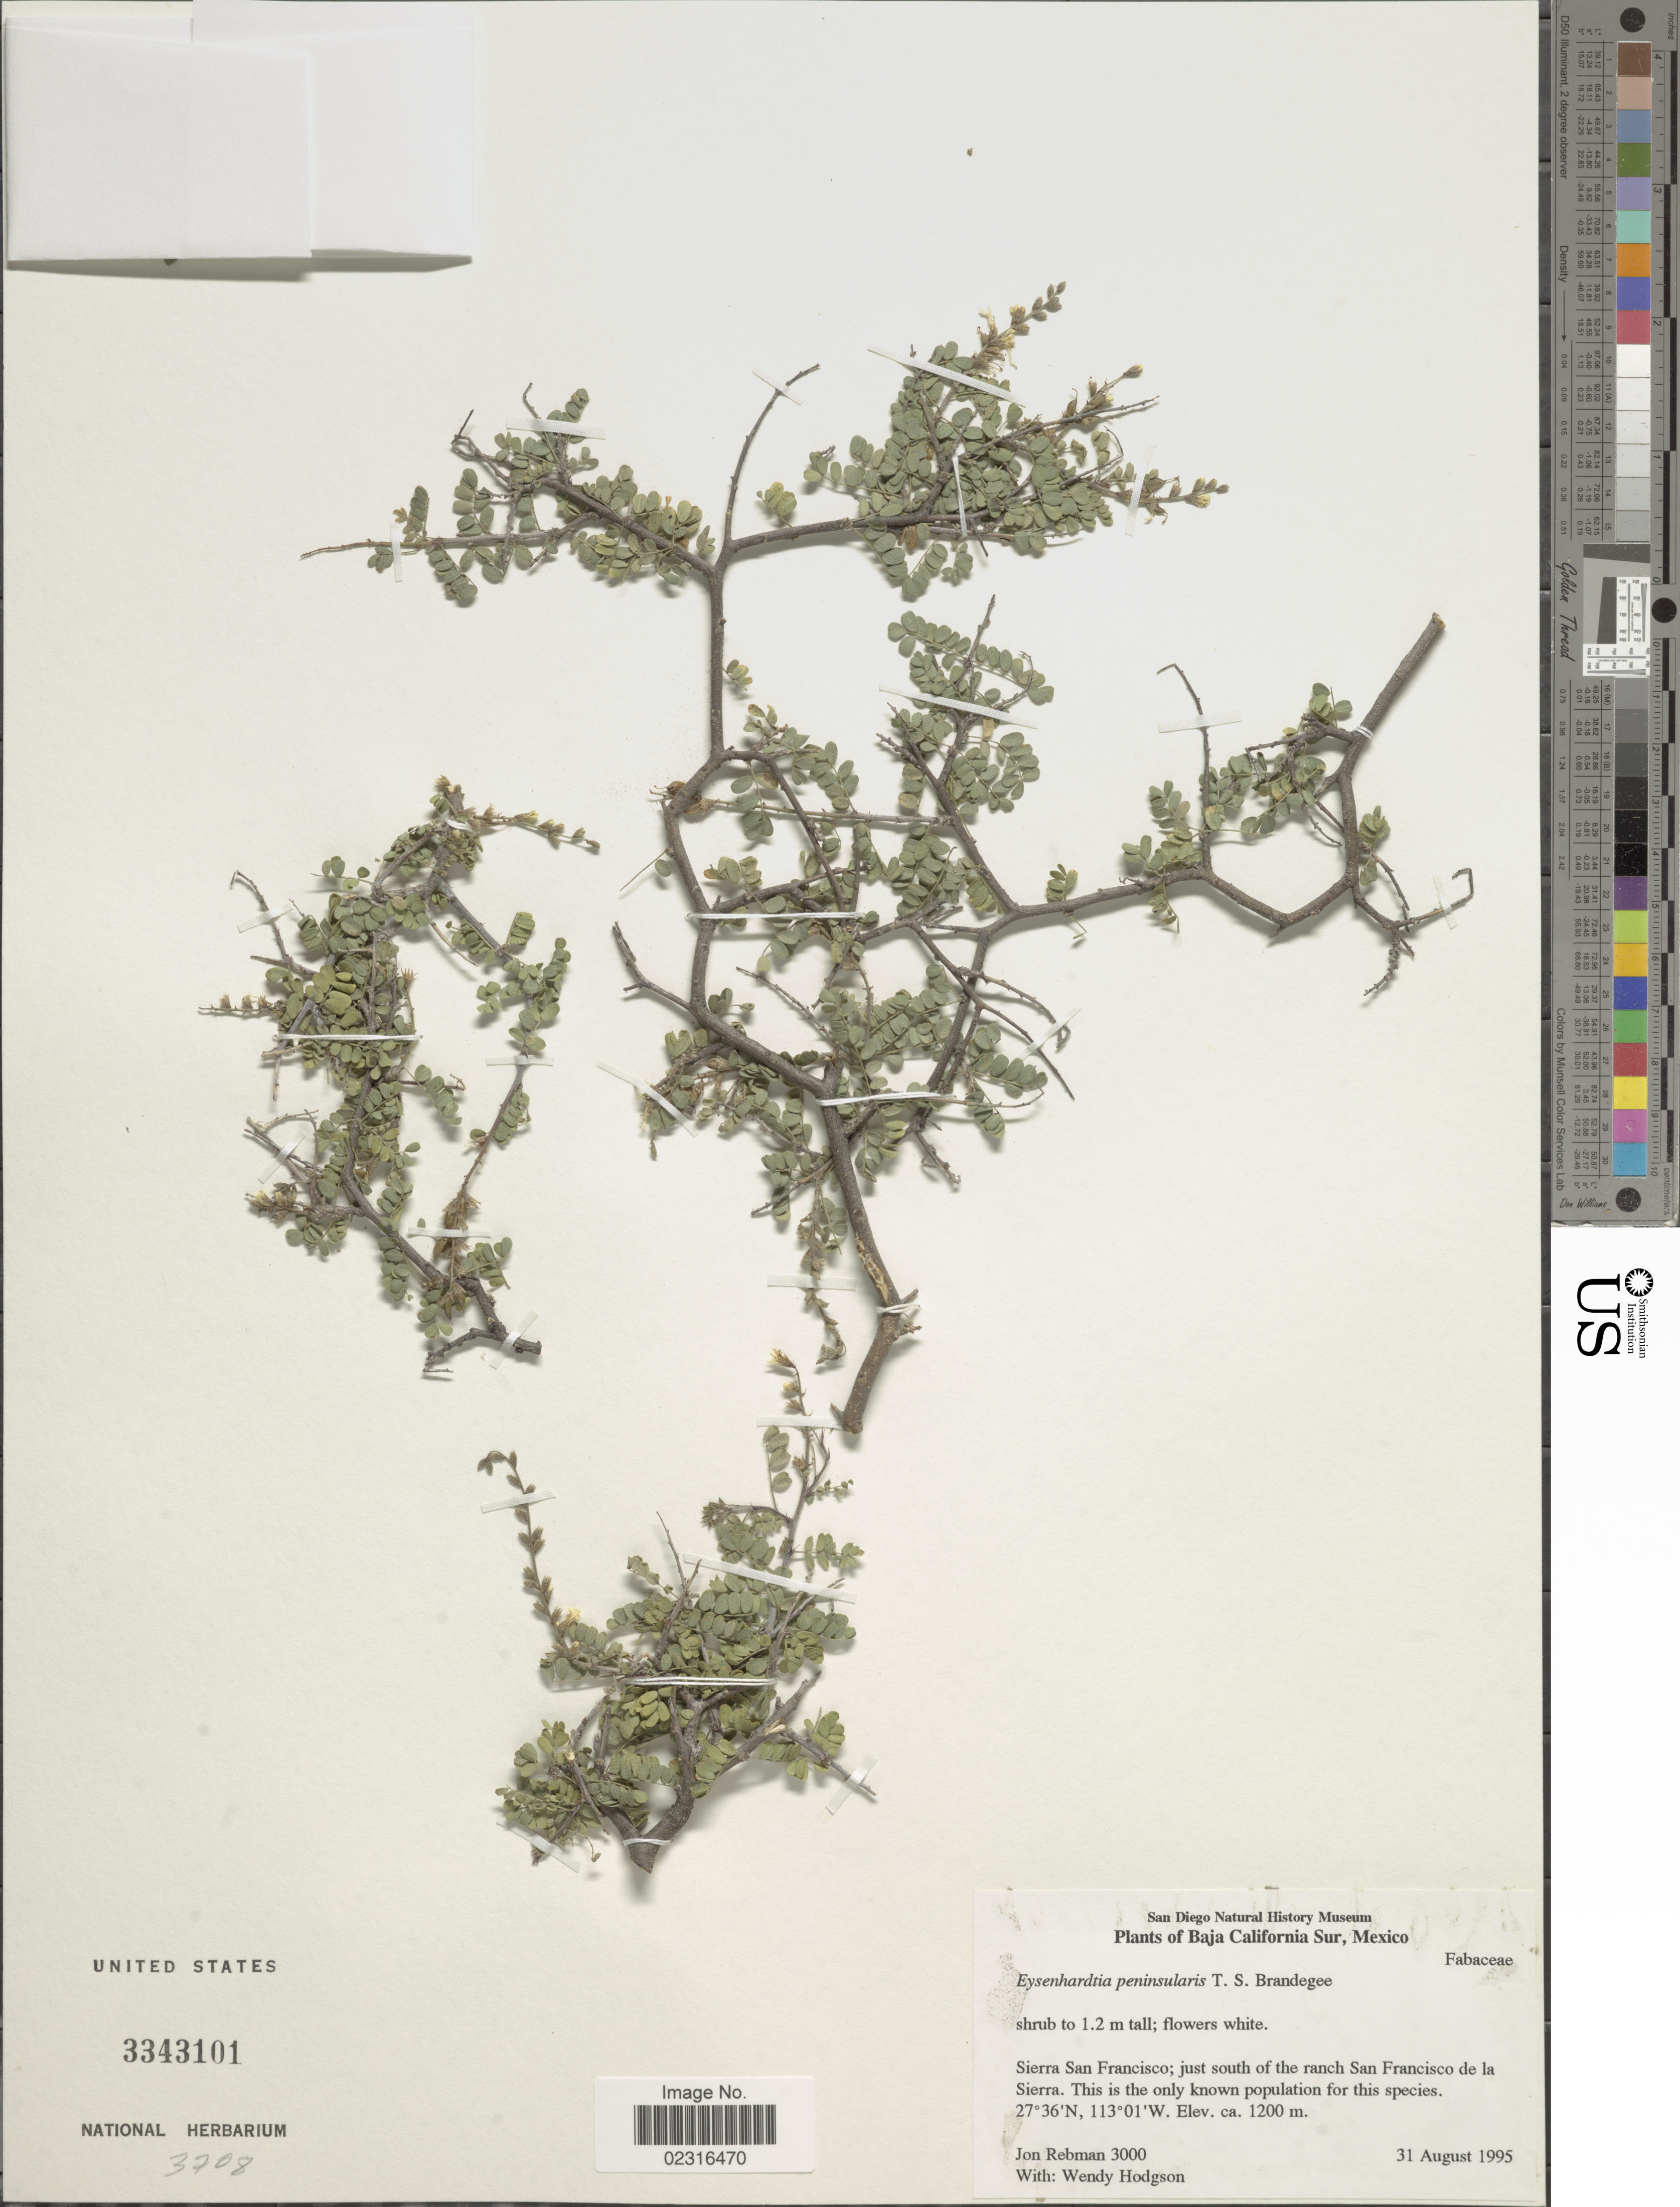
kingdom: Plantae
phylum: Tracheophyta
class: Magnoliopsida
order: Fabales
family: Fabaceae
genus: Eysenhardtia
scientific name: Eysenhardtia peninsularis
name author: Brandegee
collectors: J. P. Rebman & W. Hodgson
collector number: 3000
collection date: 1995-08-31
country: Mexico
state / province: Baja California Sur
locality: Sierra San Francisco; just south of the ranch San Francisco de la Sierra.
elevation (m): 1200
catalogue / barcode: US 3343101